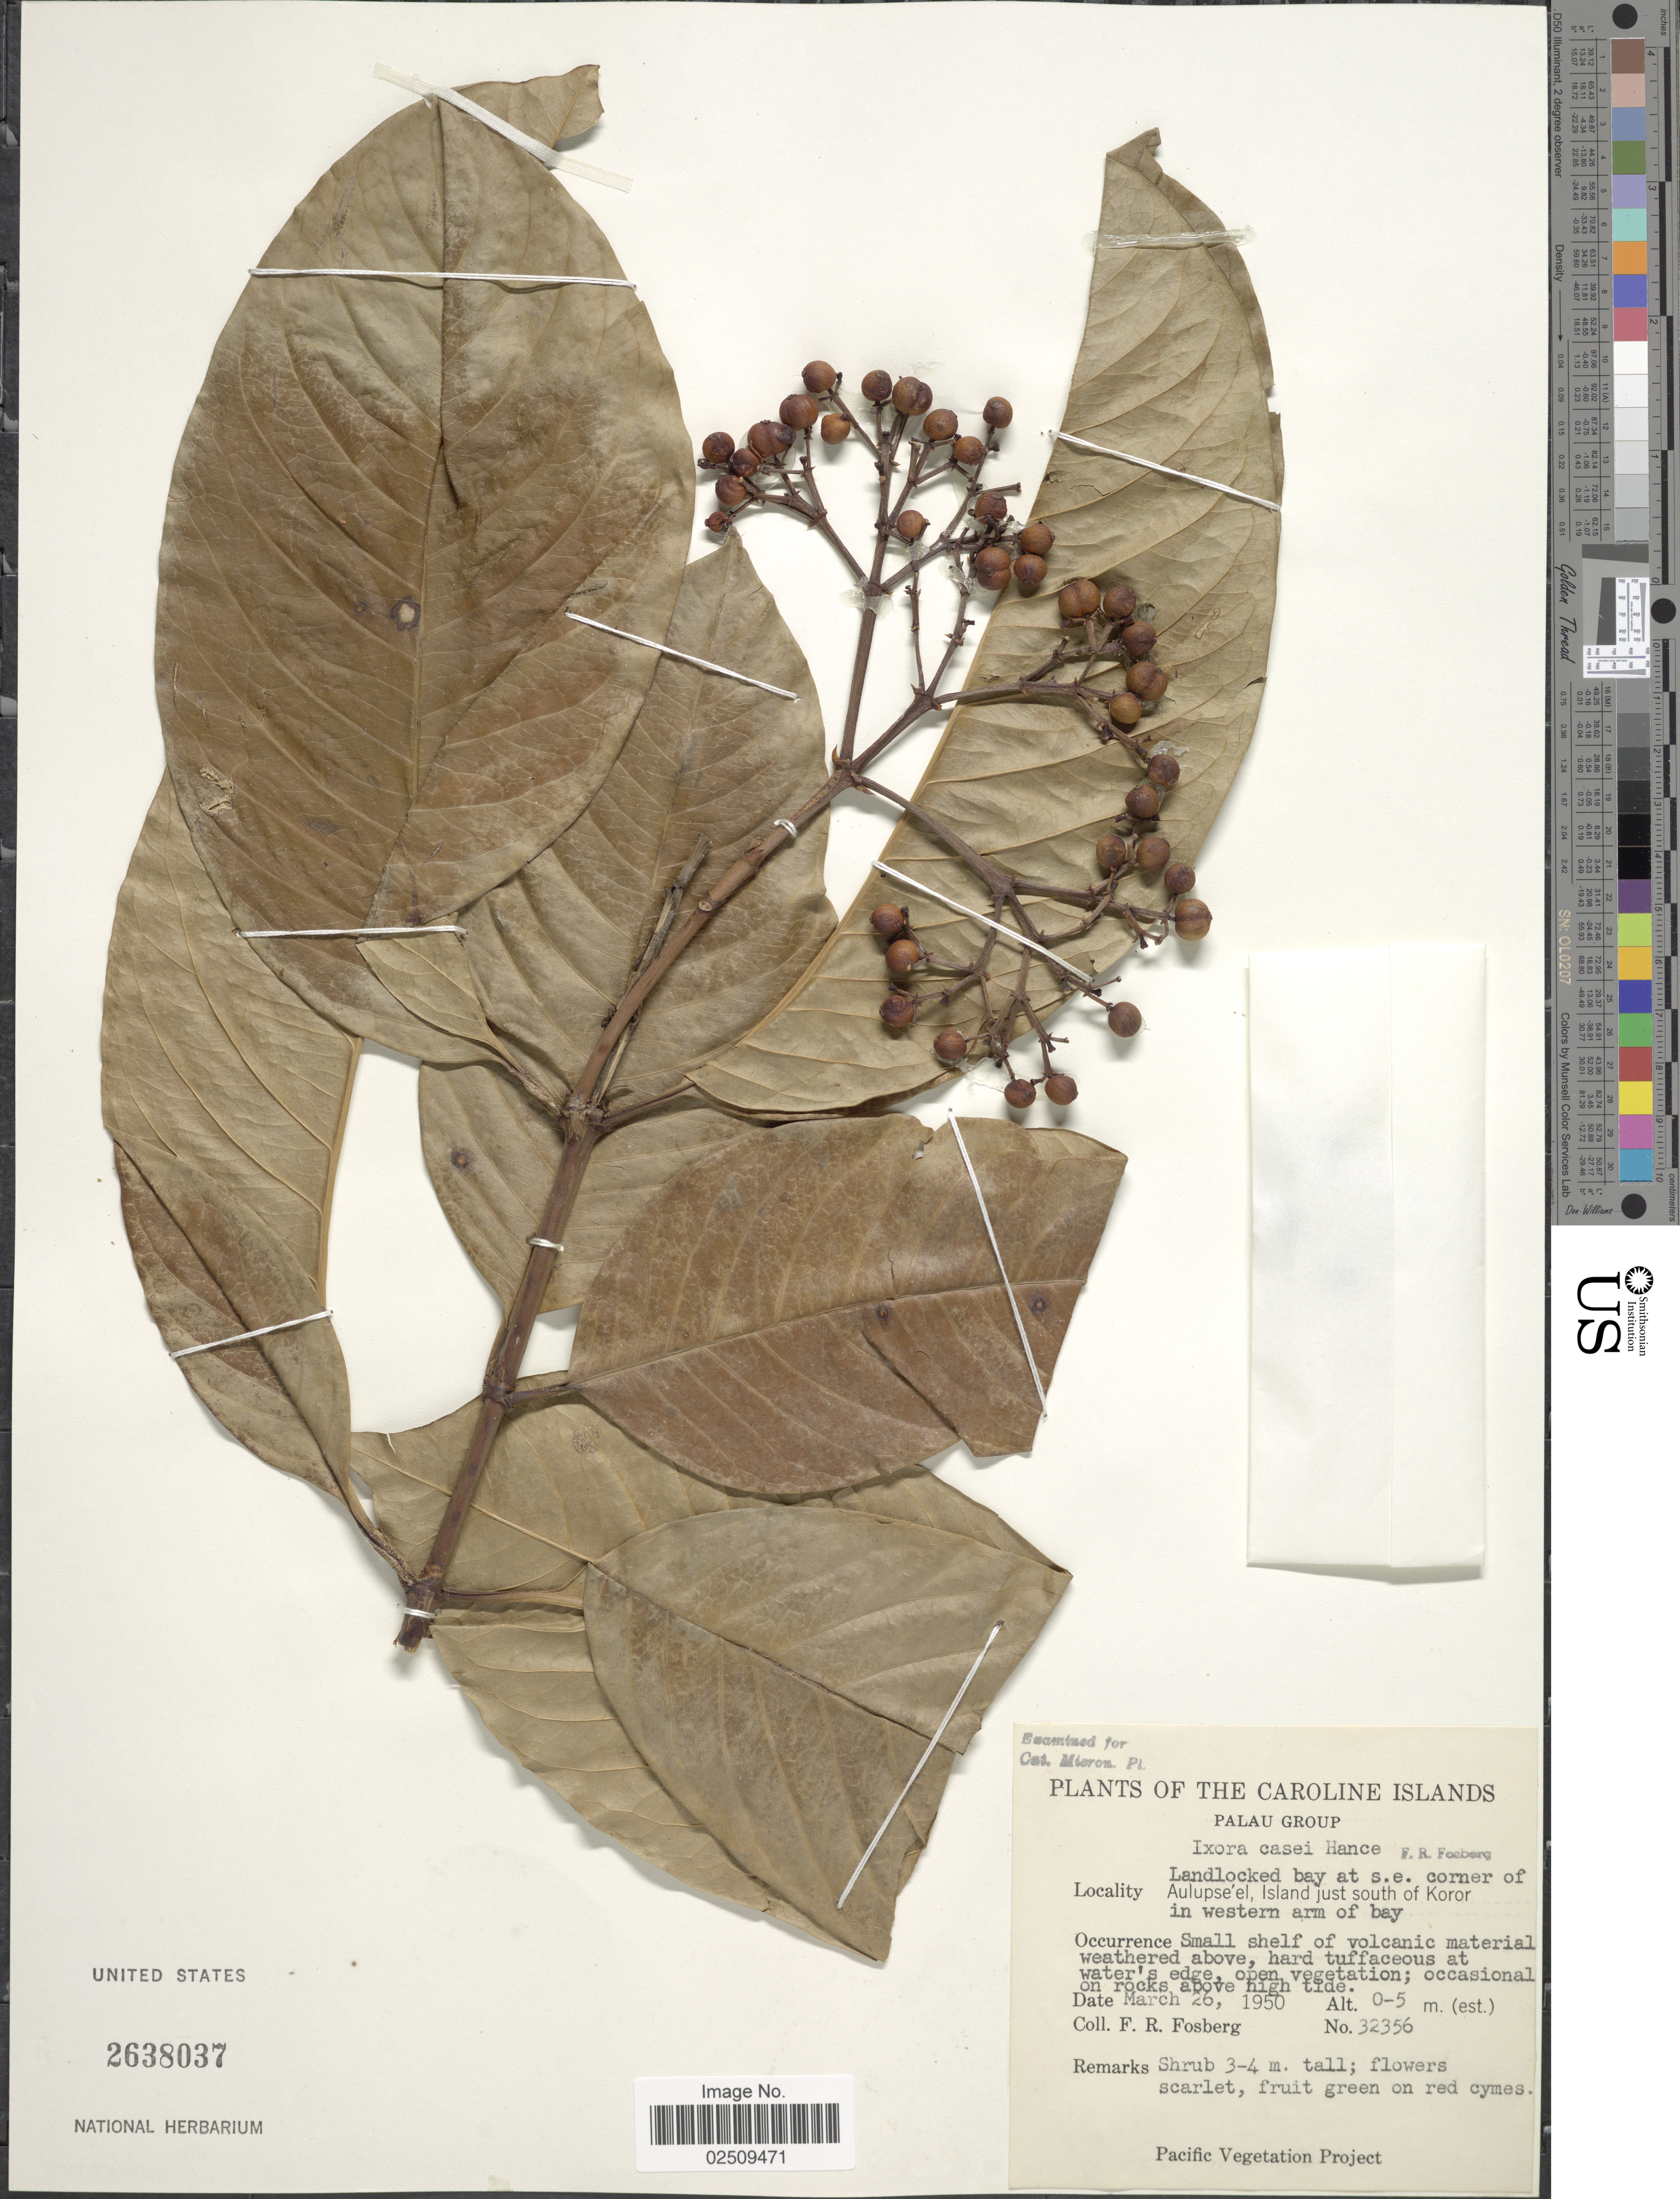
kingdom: Plantae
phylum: Tracheophyta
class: Magnoliopsida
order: Gentianales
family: Rubiaceae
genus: Ixora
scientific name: Ixora casei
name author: Hance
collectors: F. R. Fosberg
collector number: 32356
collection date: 1950-03-26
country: Palau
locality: The Caroline Islands, Landlocked bay at s.e. corner of Aulupse'el, Island just south of Koror in western arm of bay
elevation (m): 0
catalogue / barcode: US 2638037